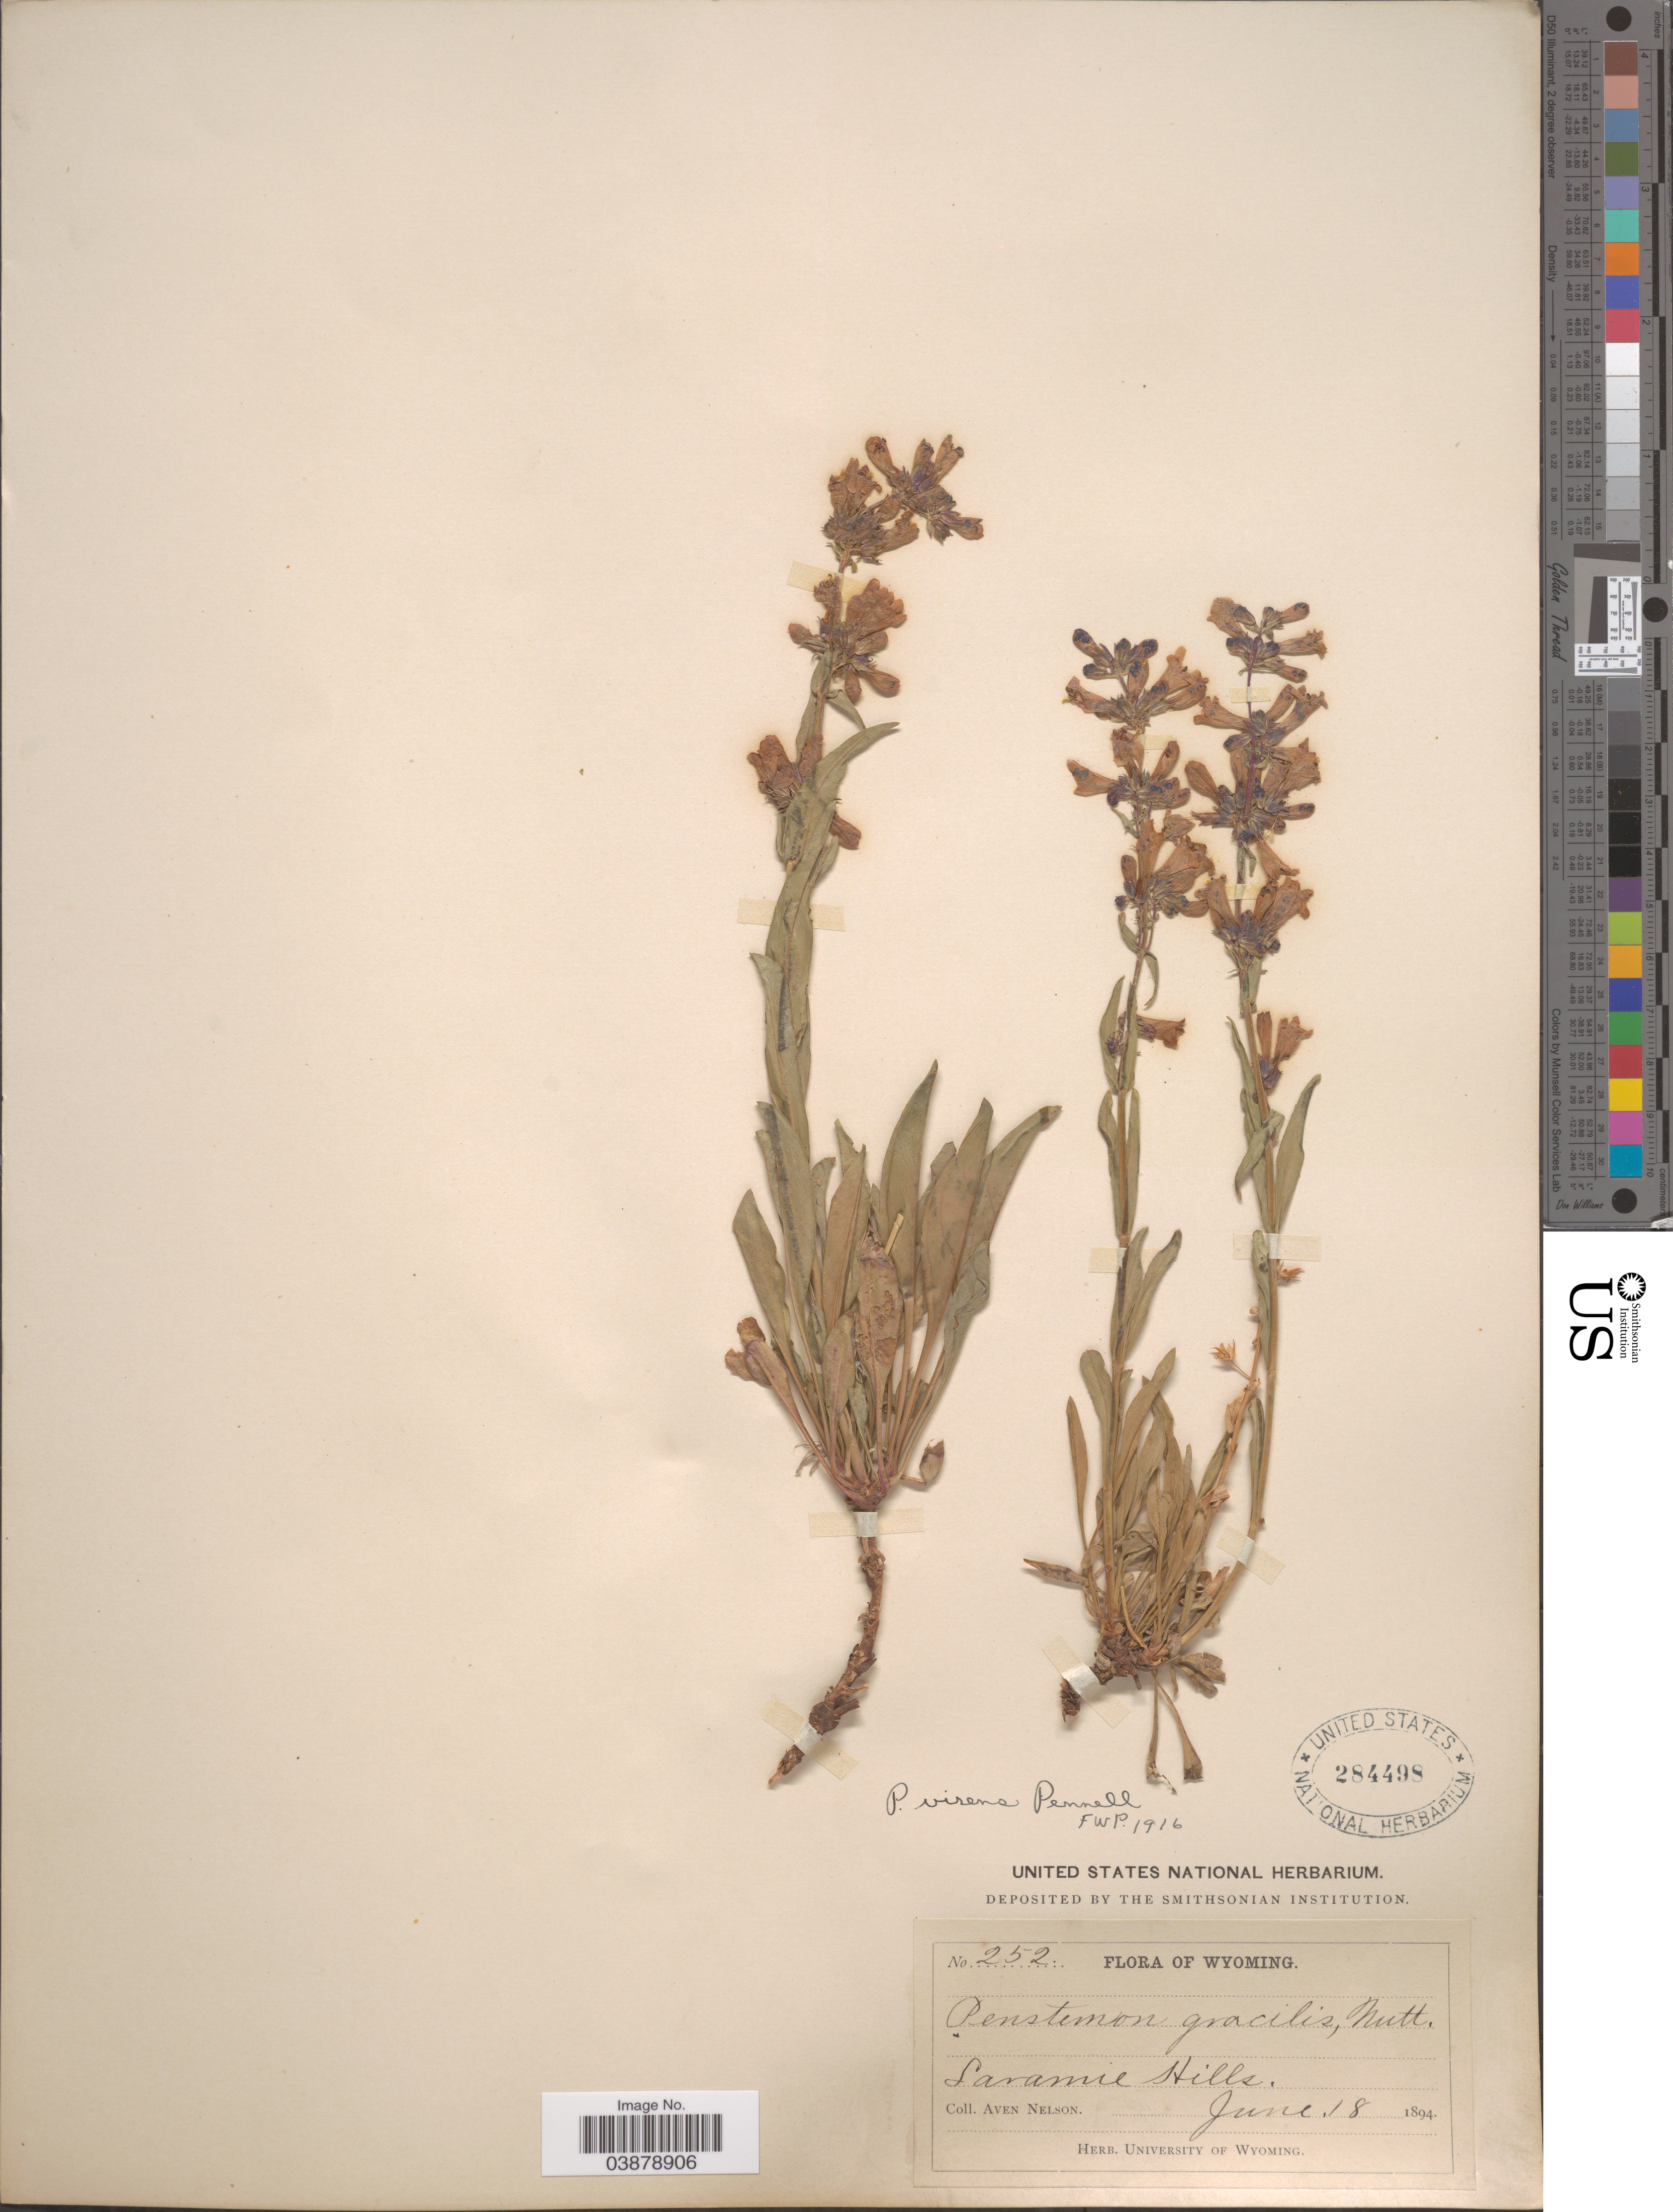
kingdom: Plantae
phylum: Tracheophyta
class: Magnoliopsida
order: Lamiales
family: Plantaginaceae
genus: Penstemon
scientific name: Penstemon virens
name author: Pennell ex Rydb.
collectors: A. Nelson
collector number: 252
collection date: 1894-06-18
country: United States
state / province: Wyoming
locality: Laramie Hills.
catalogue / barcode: US 284498